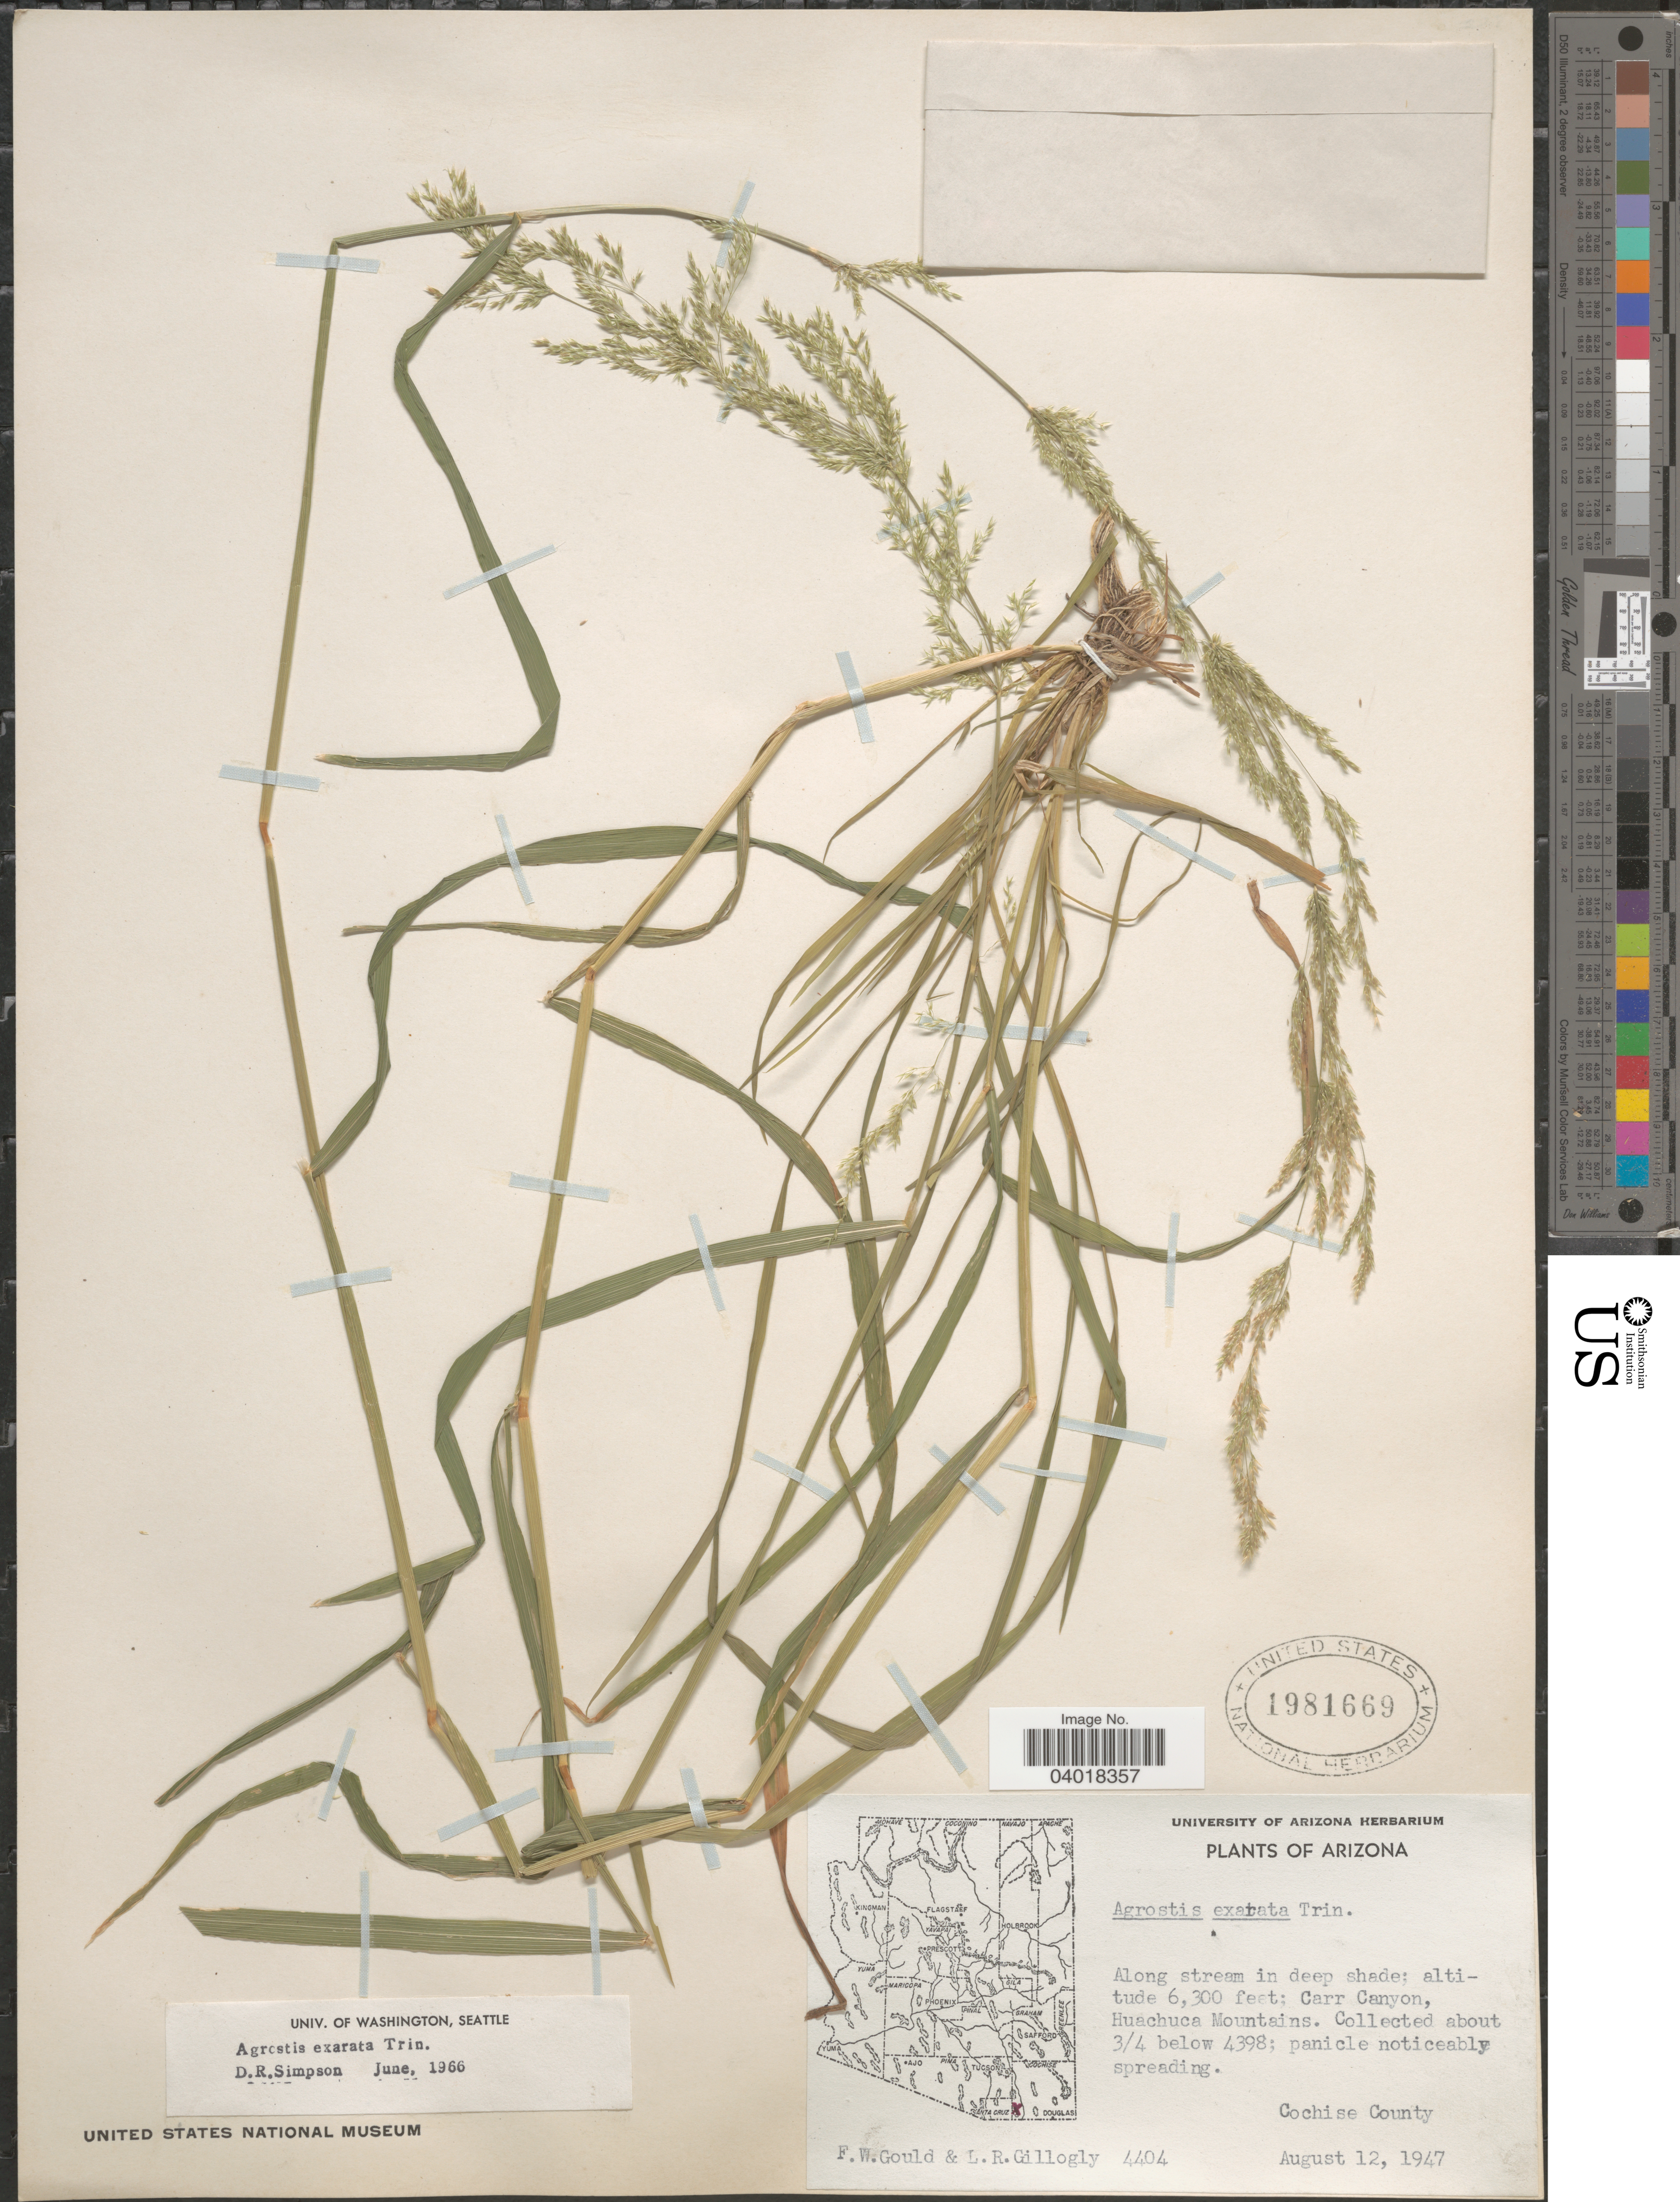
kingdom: Plantae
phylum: Tracheophyta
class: Liliopsida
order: Poales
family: Poaceae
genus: Agrostis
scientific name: Agrostis exarata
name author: Trin.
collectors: F. W. Gould & L. Gillogly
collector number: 4404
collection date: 1947-08-12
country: United States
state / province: Arizona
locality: Carr Canyon, Huachuca Mountains. Cochise County.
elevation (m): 1920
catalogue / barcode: US 1981669